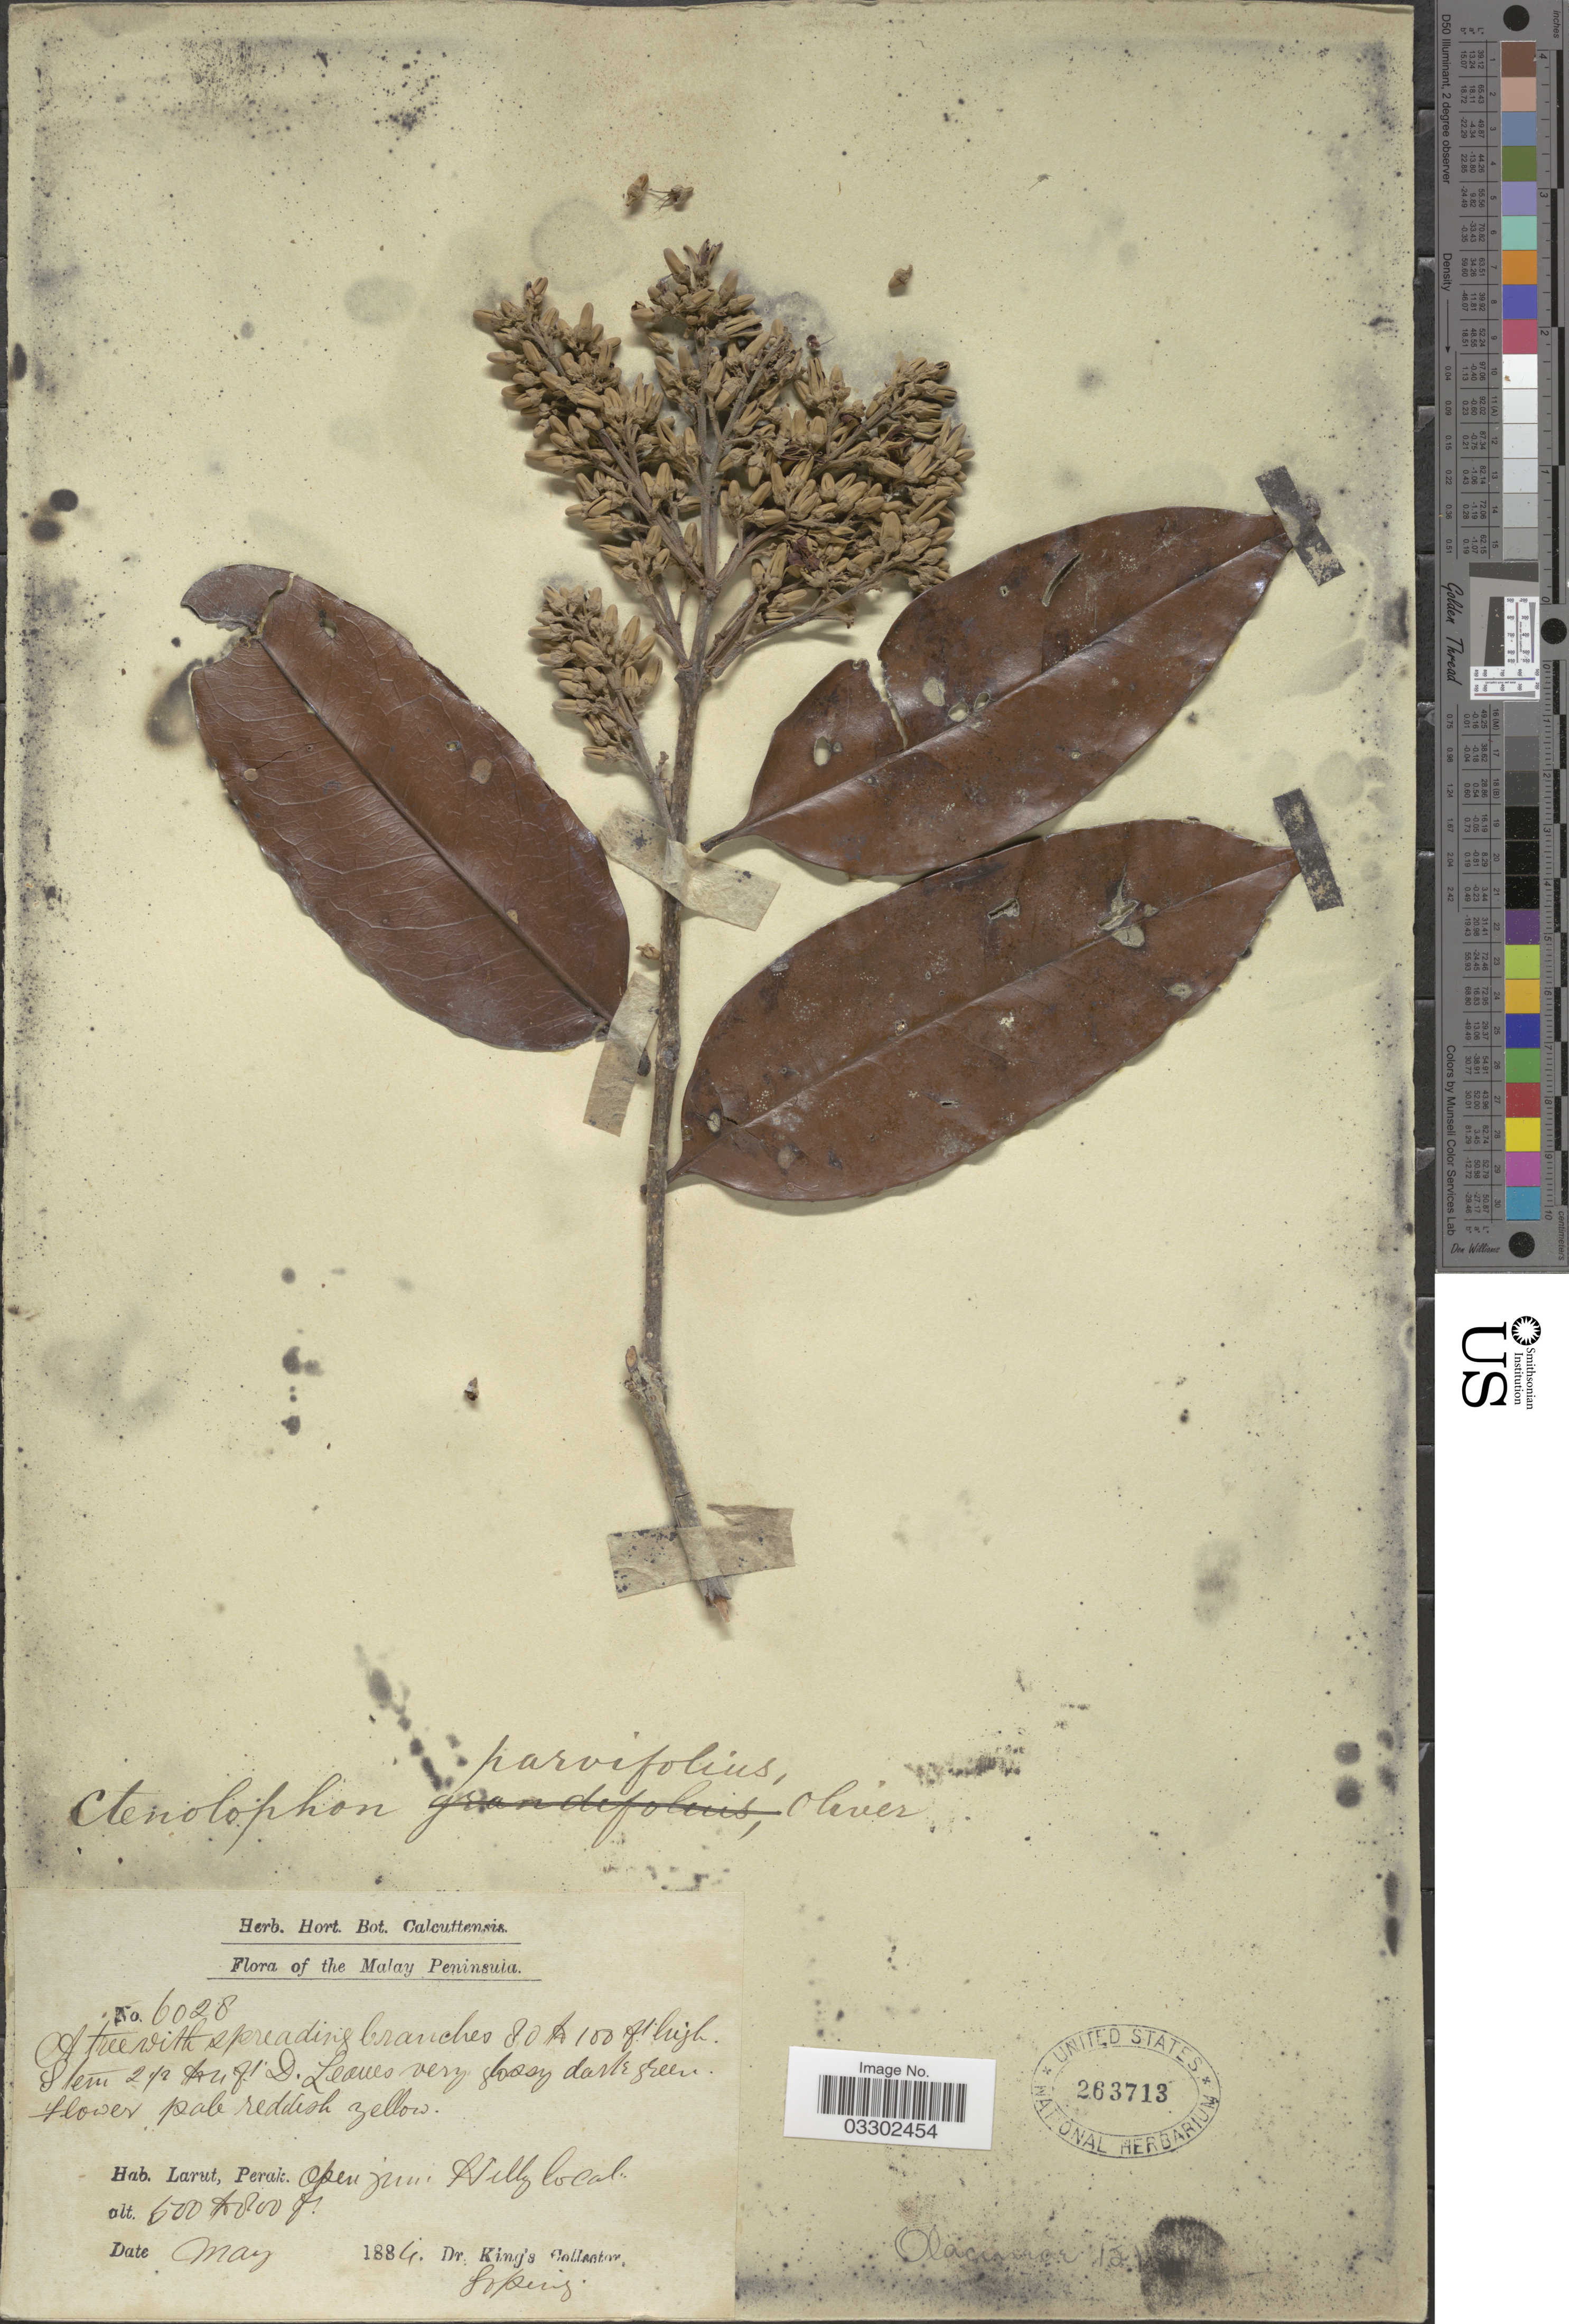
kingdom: Plantae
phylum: Tracheophyta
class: Magnoliopsida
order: Malpighiales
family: Ctenolophonaceae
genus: Ctenolophon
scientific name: Ctenolophon parvifolius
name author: Oliv.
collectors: Dr. King's collector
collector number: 6028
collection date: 1884-05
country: Malaysia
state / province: Perak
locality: Malay Peninsula. Larut.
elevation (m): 152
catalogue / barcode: US 263713